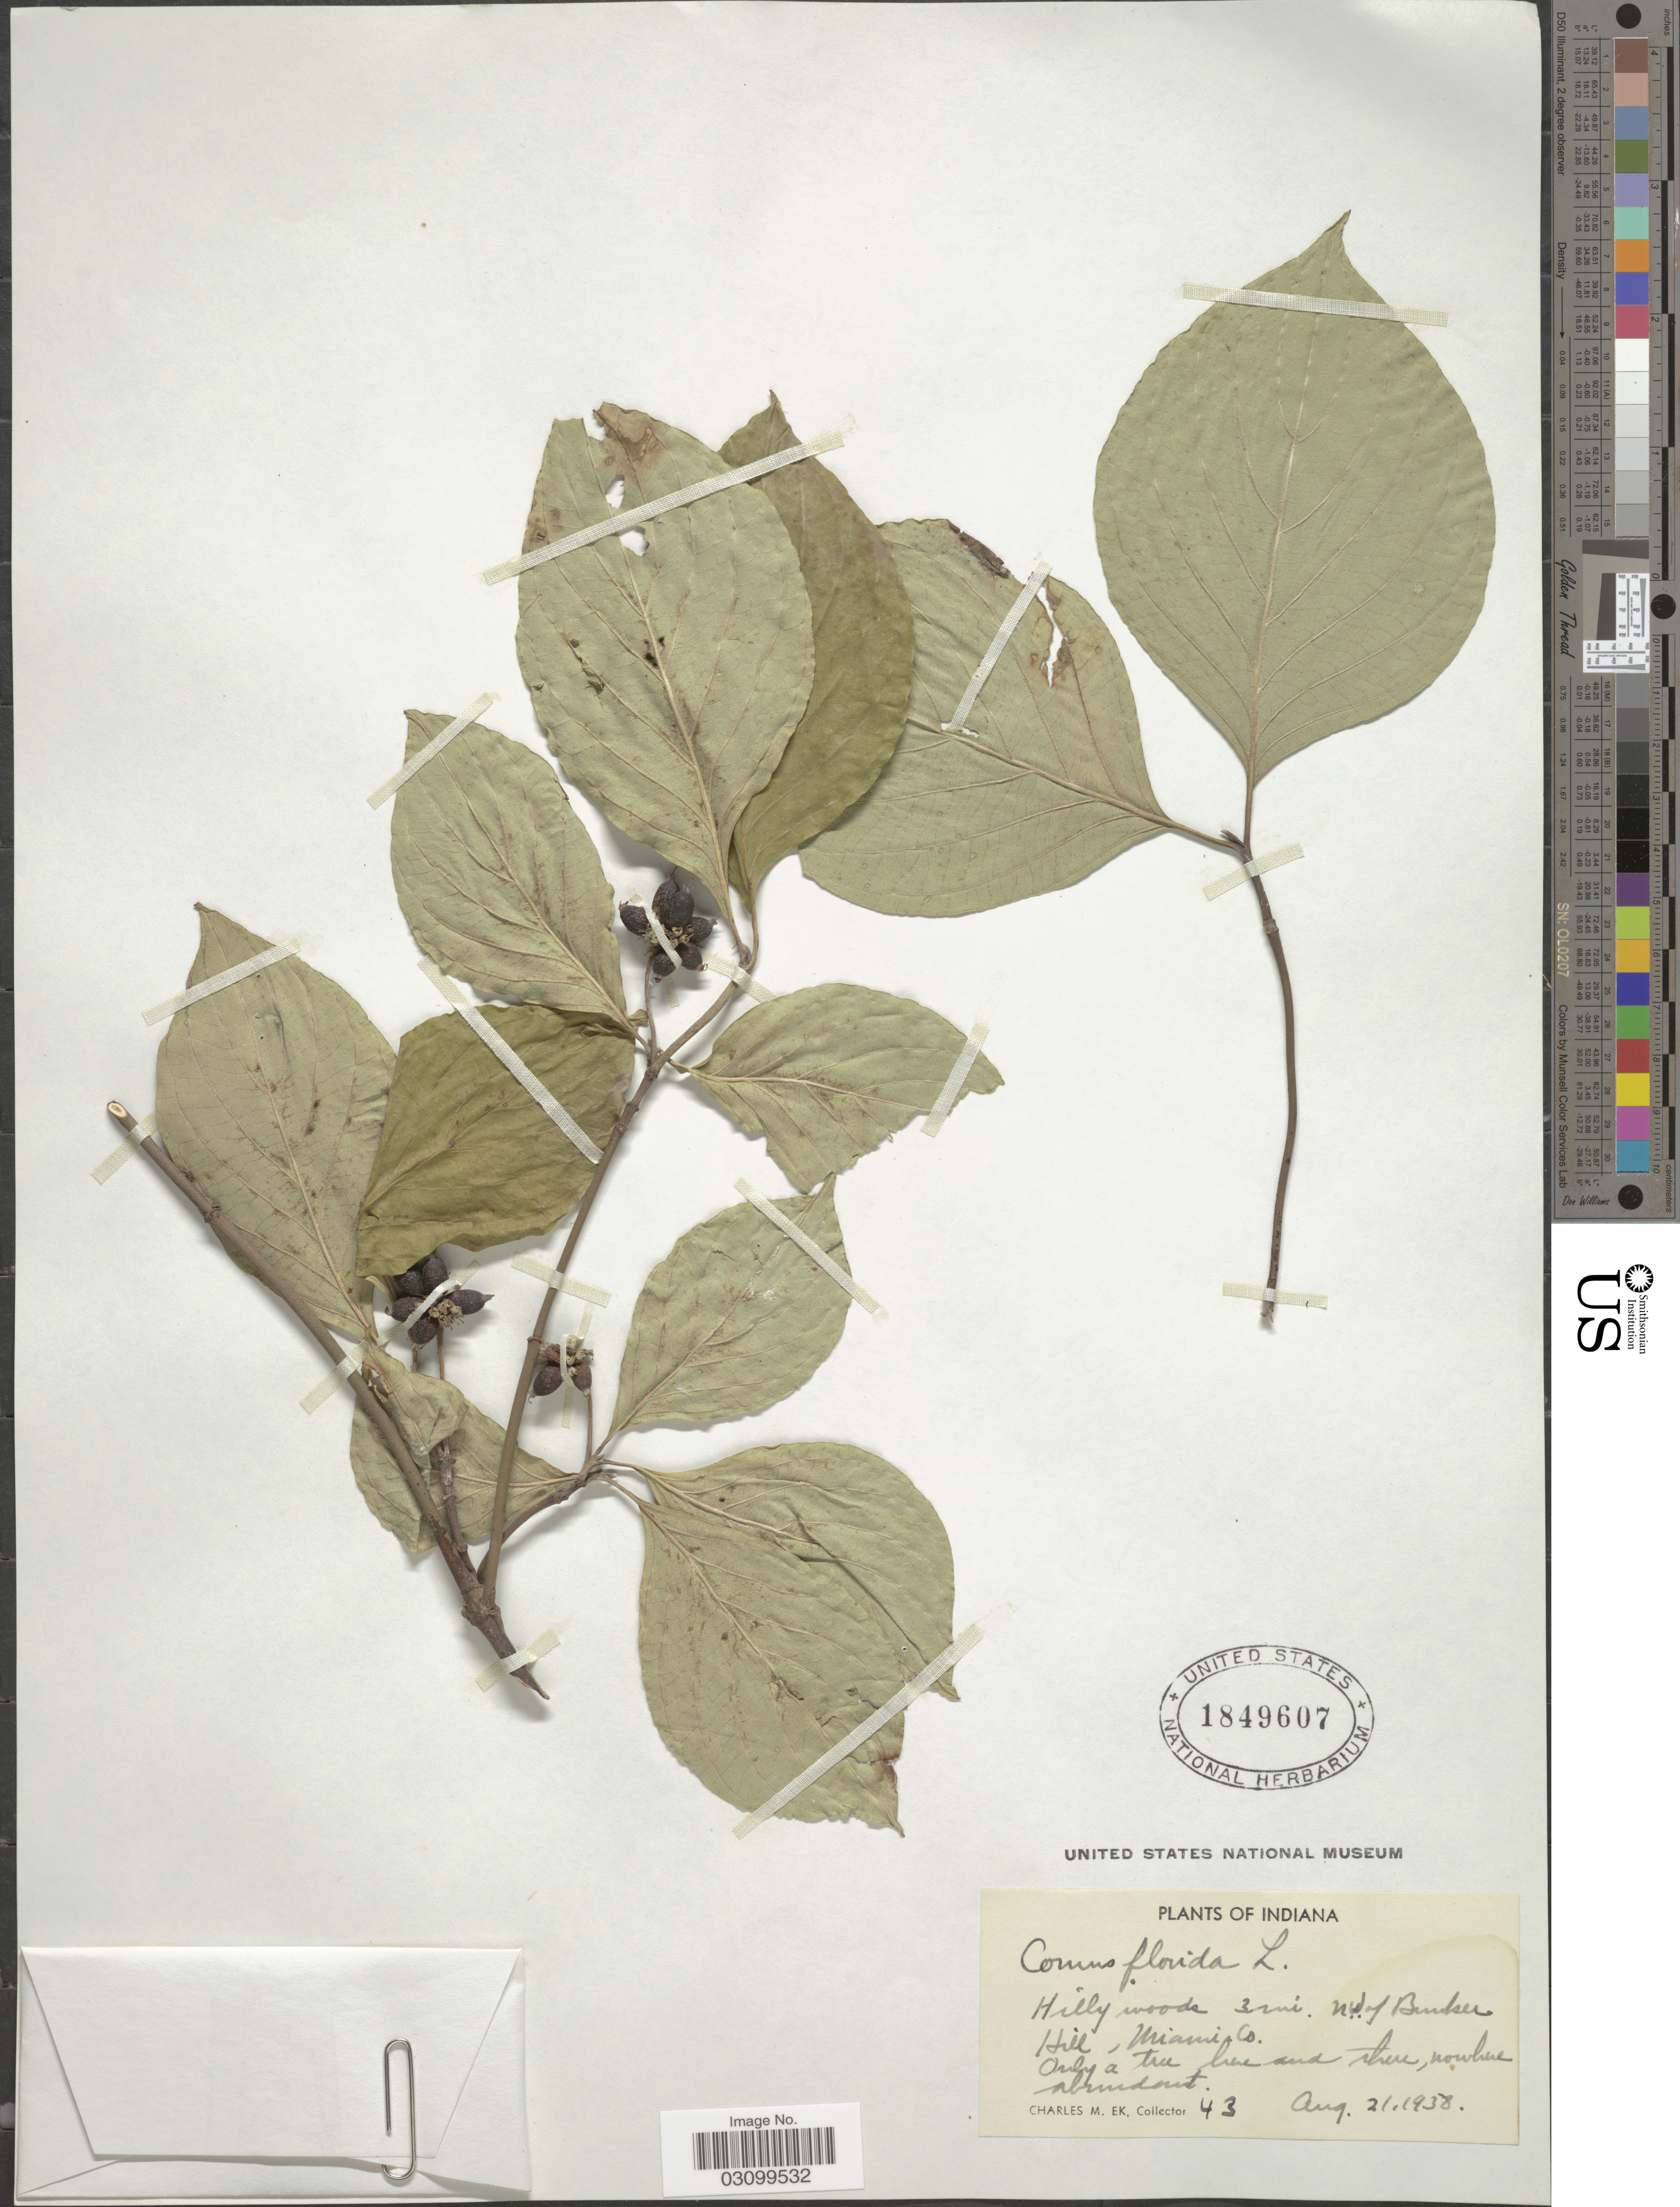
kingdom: Plantae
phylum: Tracheophyta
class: Magnoliopsida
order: Cornales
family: Cornaceae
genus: Cornus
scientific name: Cornus florida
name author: L.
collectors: C. Ek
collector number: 43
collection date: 1938-08-21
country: United States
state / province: Indiana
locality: Hilly woods 3 mi. N.W. of Bunker Hill, Miami Co.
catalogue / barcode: US 1849607